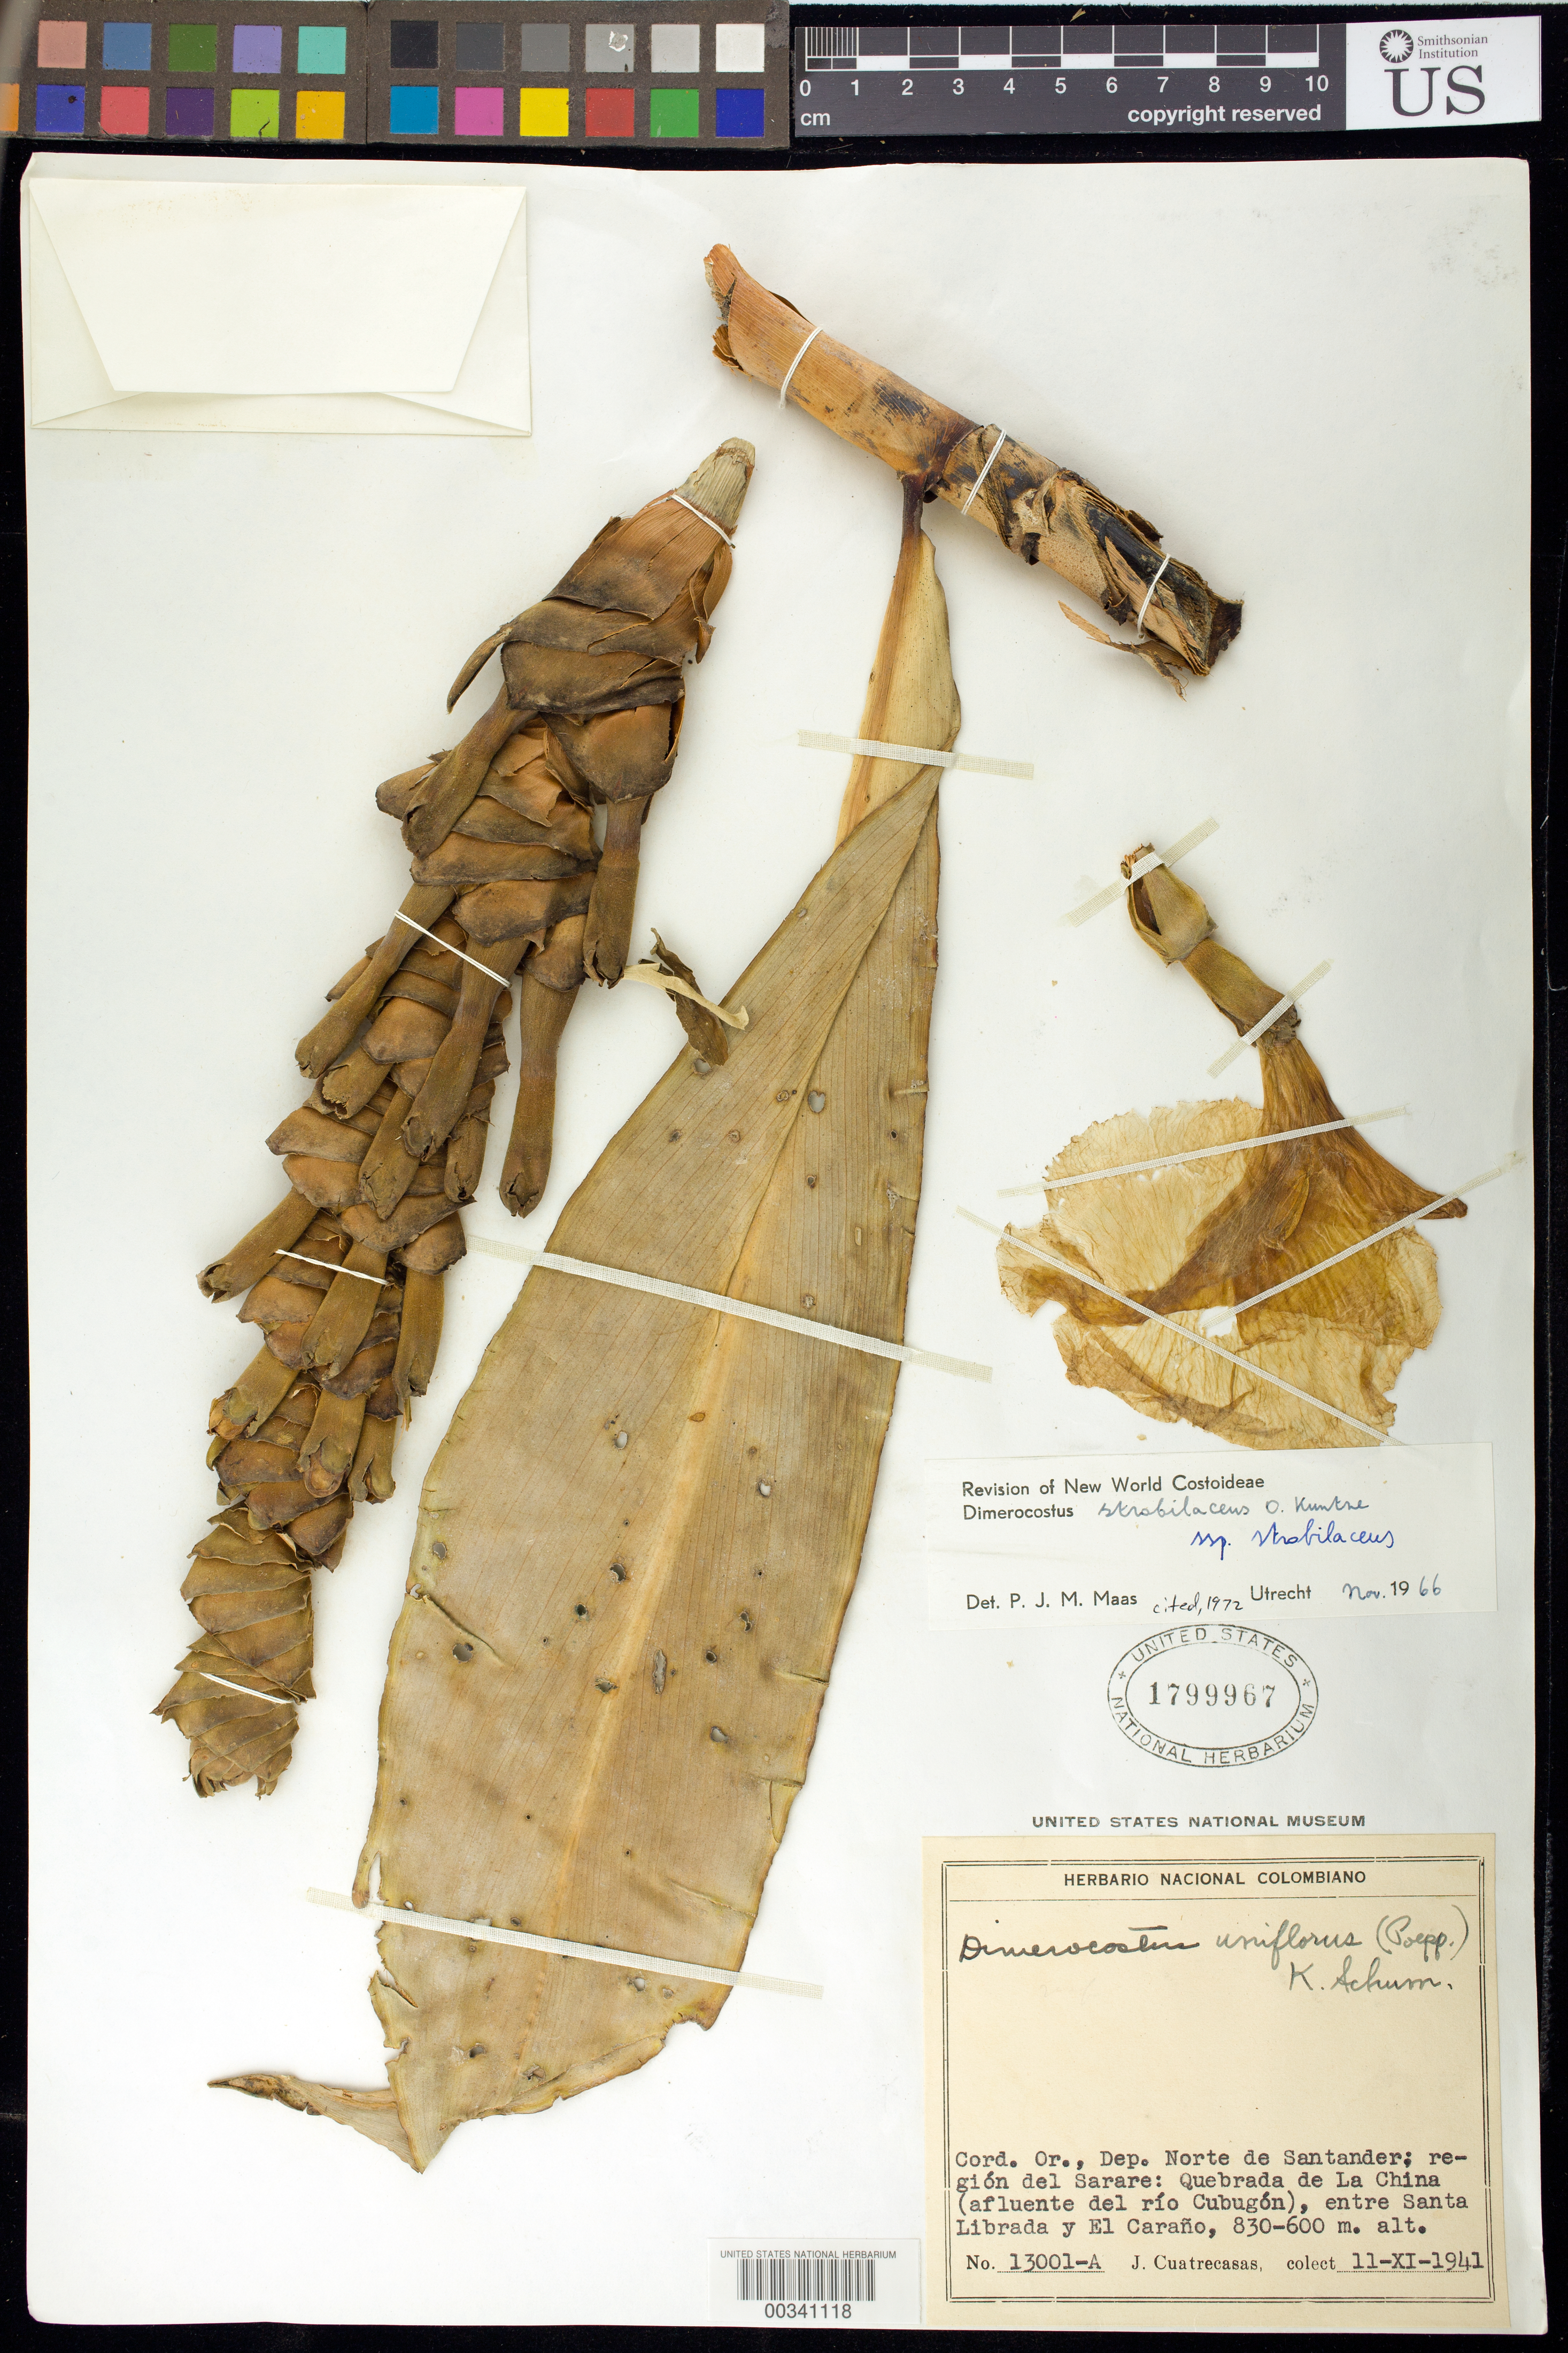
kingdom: Plantae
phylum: Tracheophyta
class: Liliopsida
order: Zingiberales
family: Costaceae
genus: Dimerocostus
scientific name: Dimerocostus strobilaceus subsp. strobilaceus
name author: Kuntze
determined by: Maas, Paul J. M.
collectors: J. Cuatrecasas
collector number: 13001-a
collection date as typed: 11 Nov 1941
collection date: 1941-11-11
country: Colombia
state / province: Norte de Santander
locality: Cord. or., region del Sarare: Quebrada de la China entre Santa Librada y el Carano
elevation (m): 600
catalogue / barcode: US 1799967